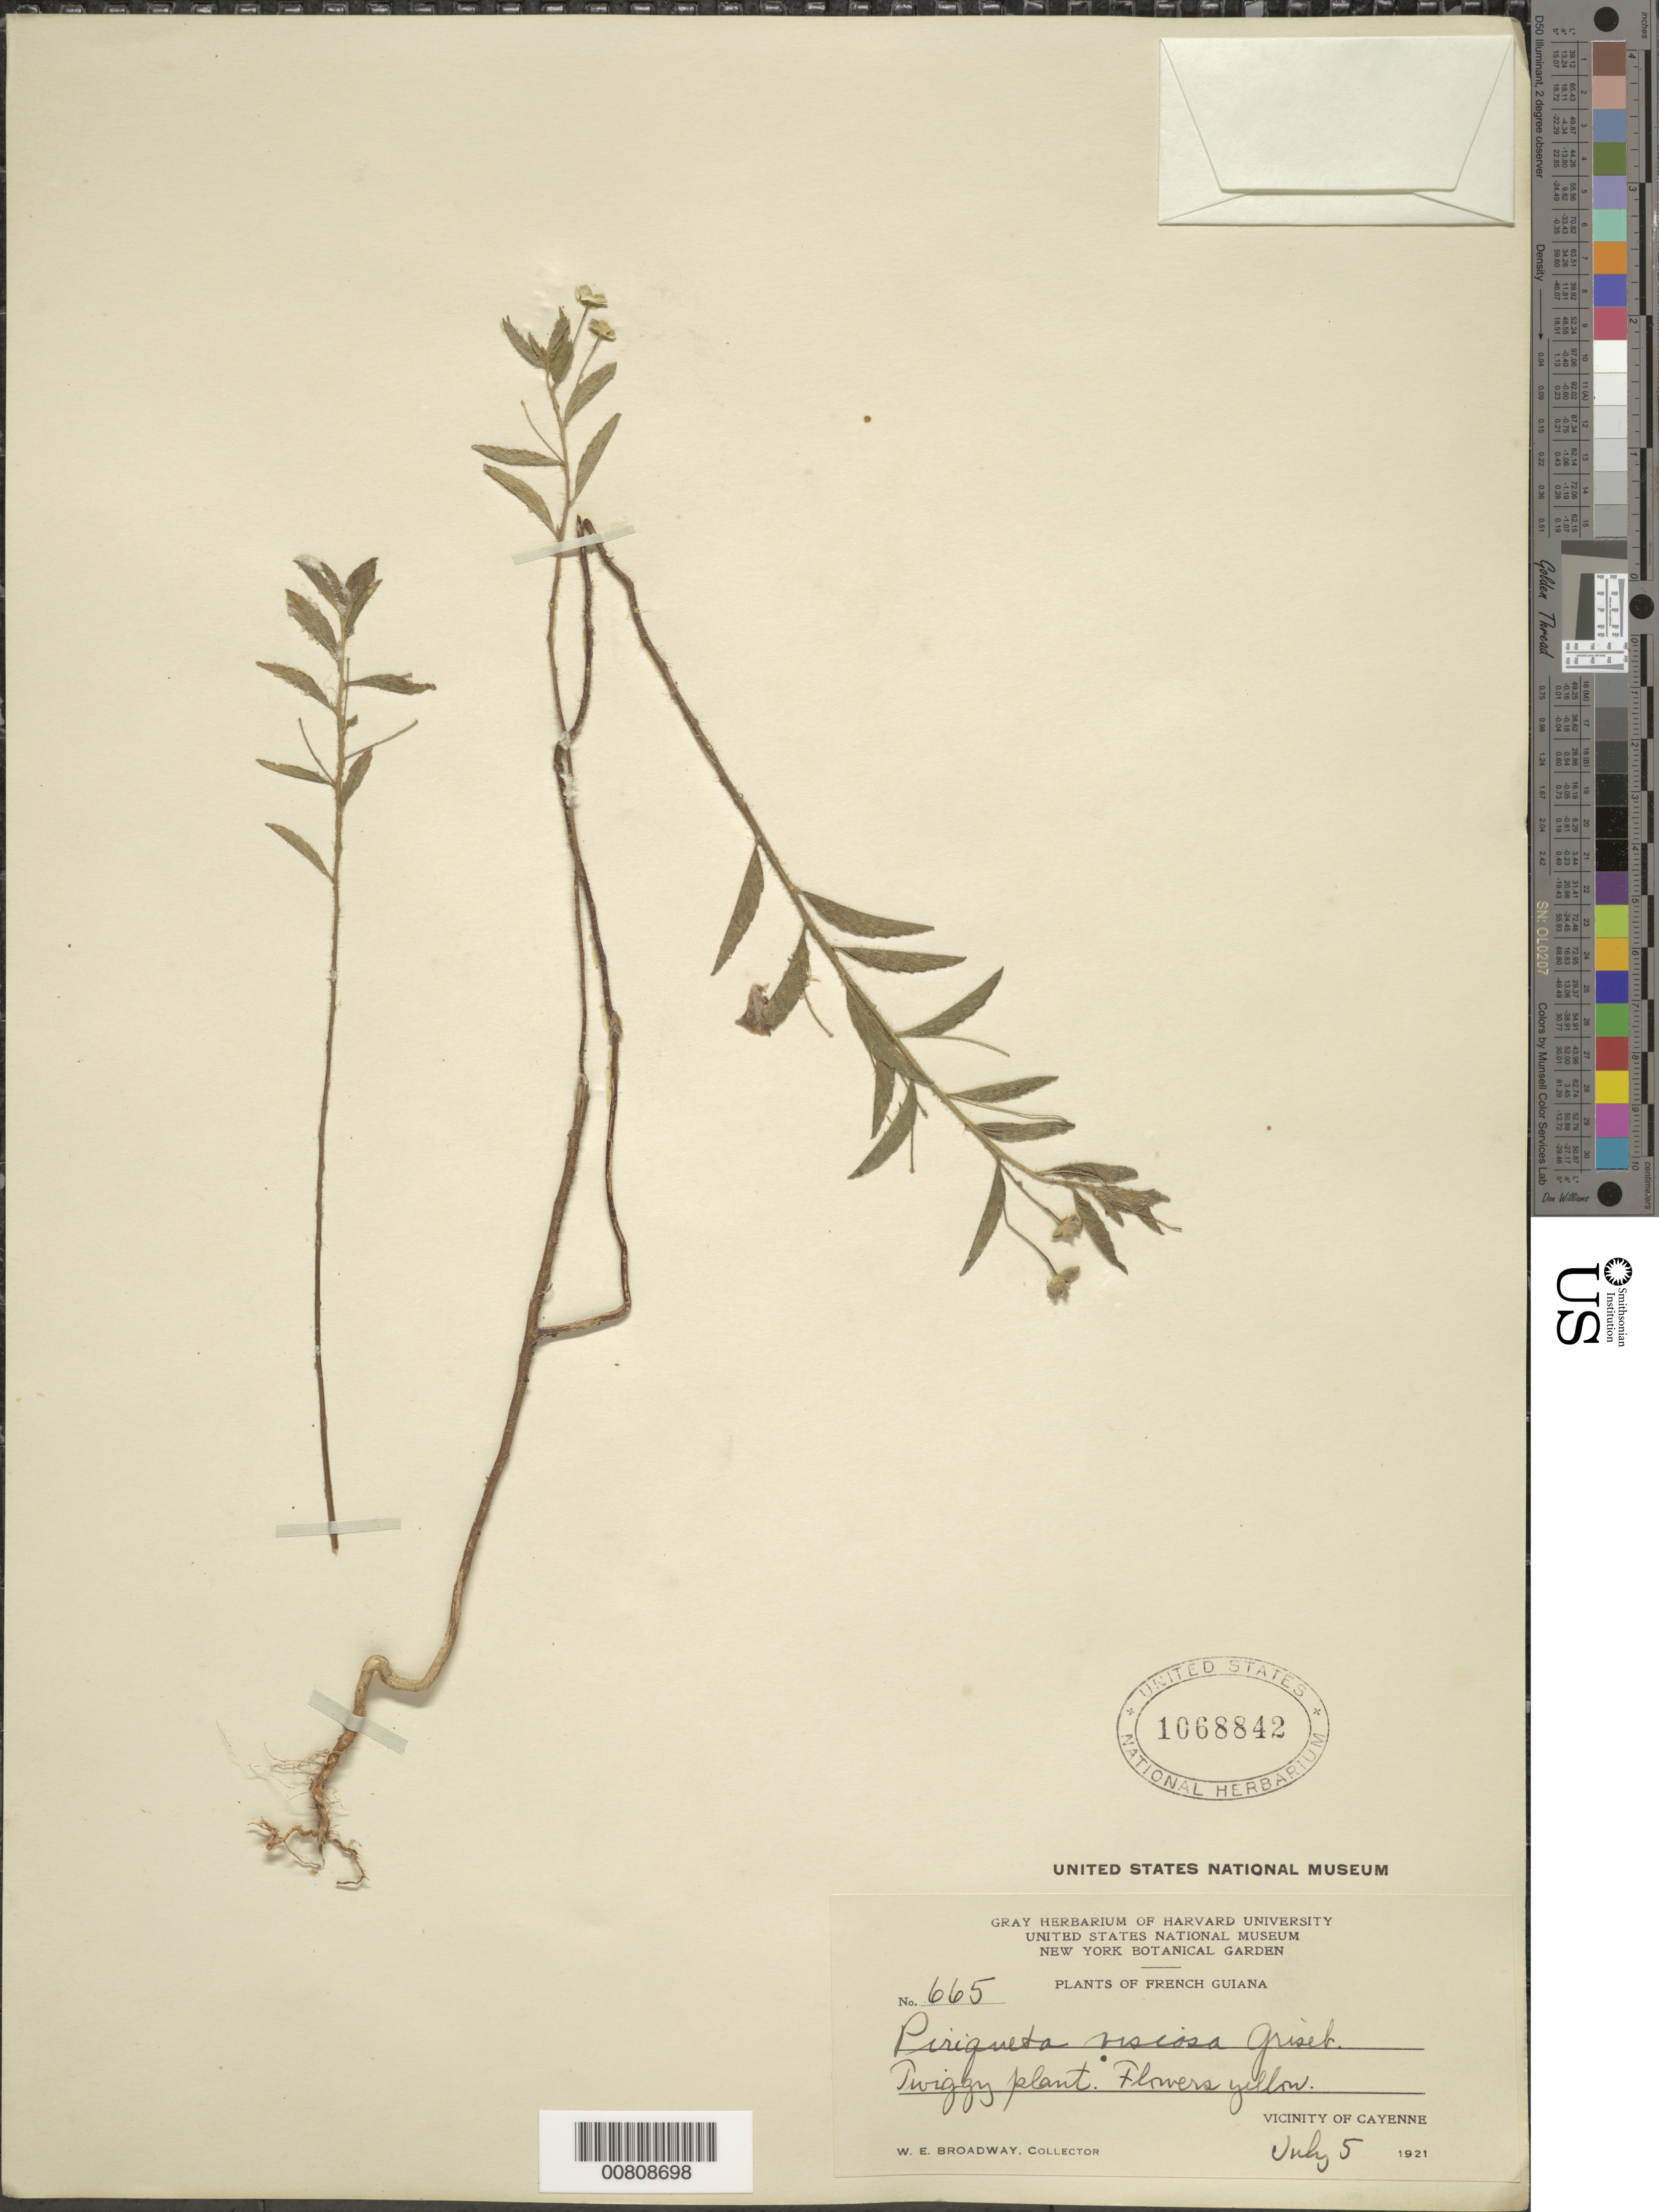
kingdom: Plantae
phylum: Tracheophyta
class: Magnoliopsida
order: Malpighiales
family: Turneraceae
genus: Piriqueta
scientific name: Piriqueta viscosa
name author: Griseb.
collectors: W. E. Broadway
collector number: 665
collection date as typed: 5-Jul-21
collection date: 1921-07-05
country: French Guiana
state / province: Cayenne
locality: Cayenne, vic.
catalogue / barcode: US 1068842